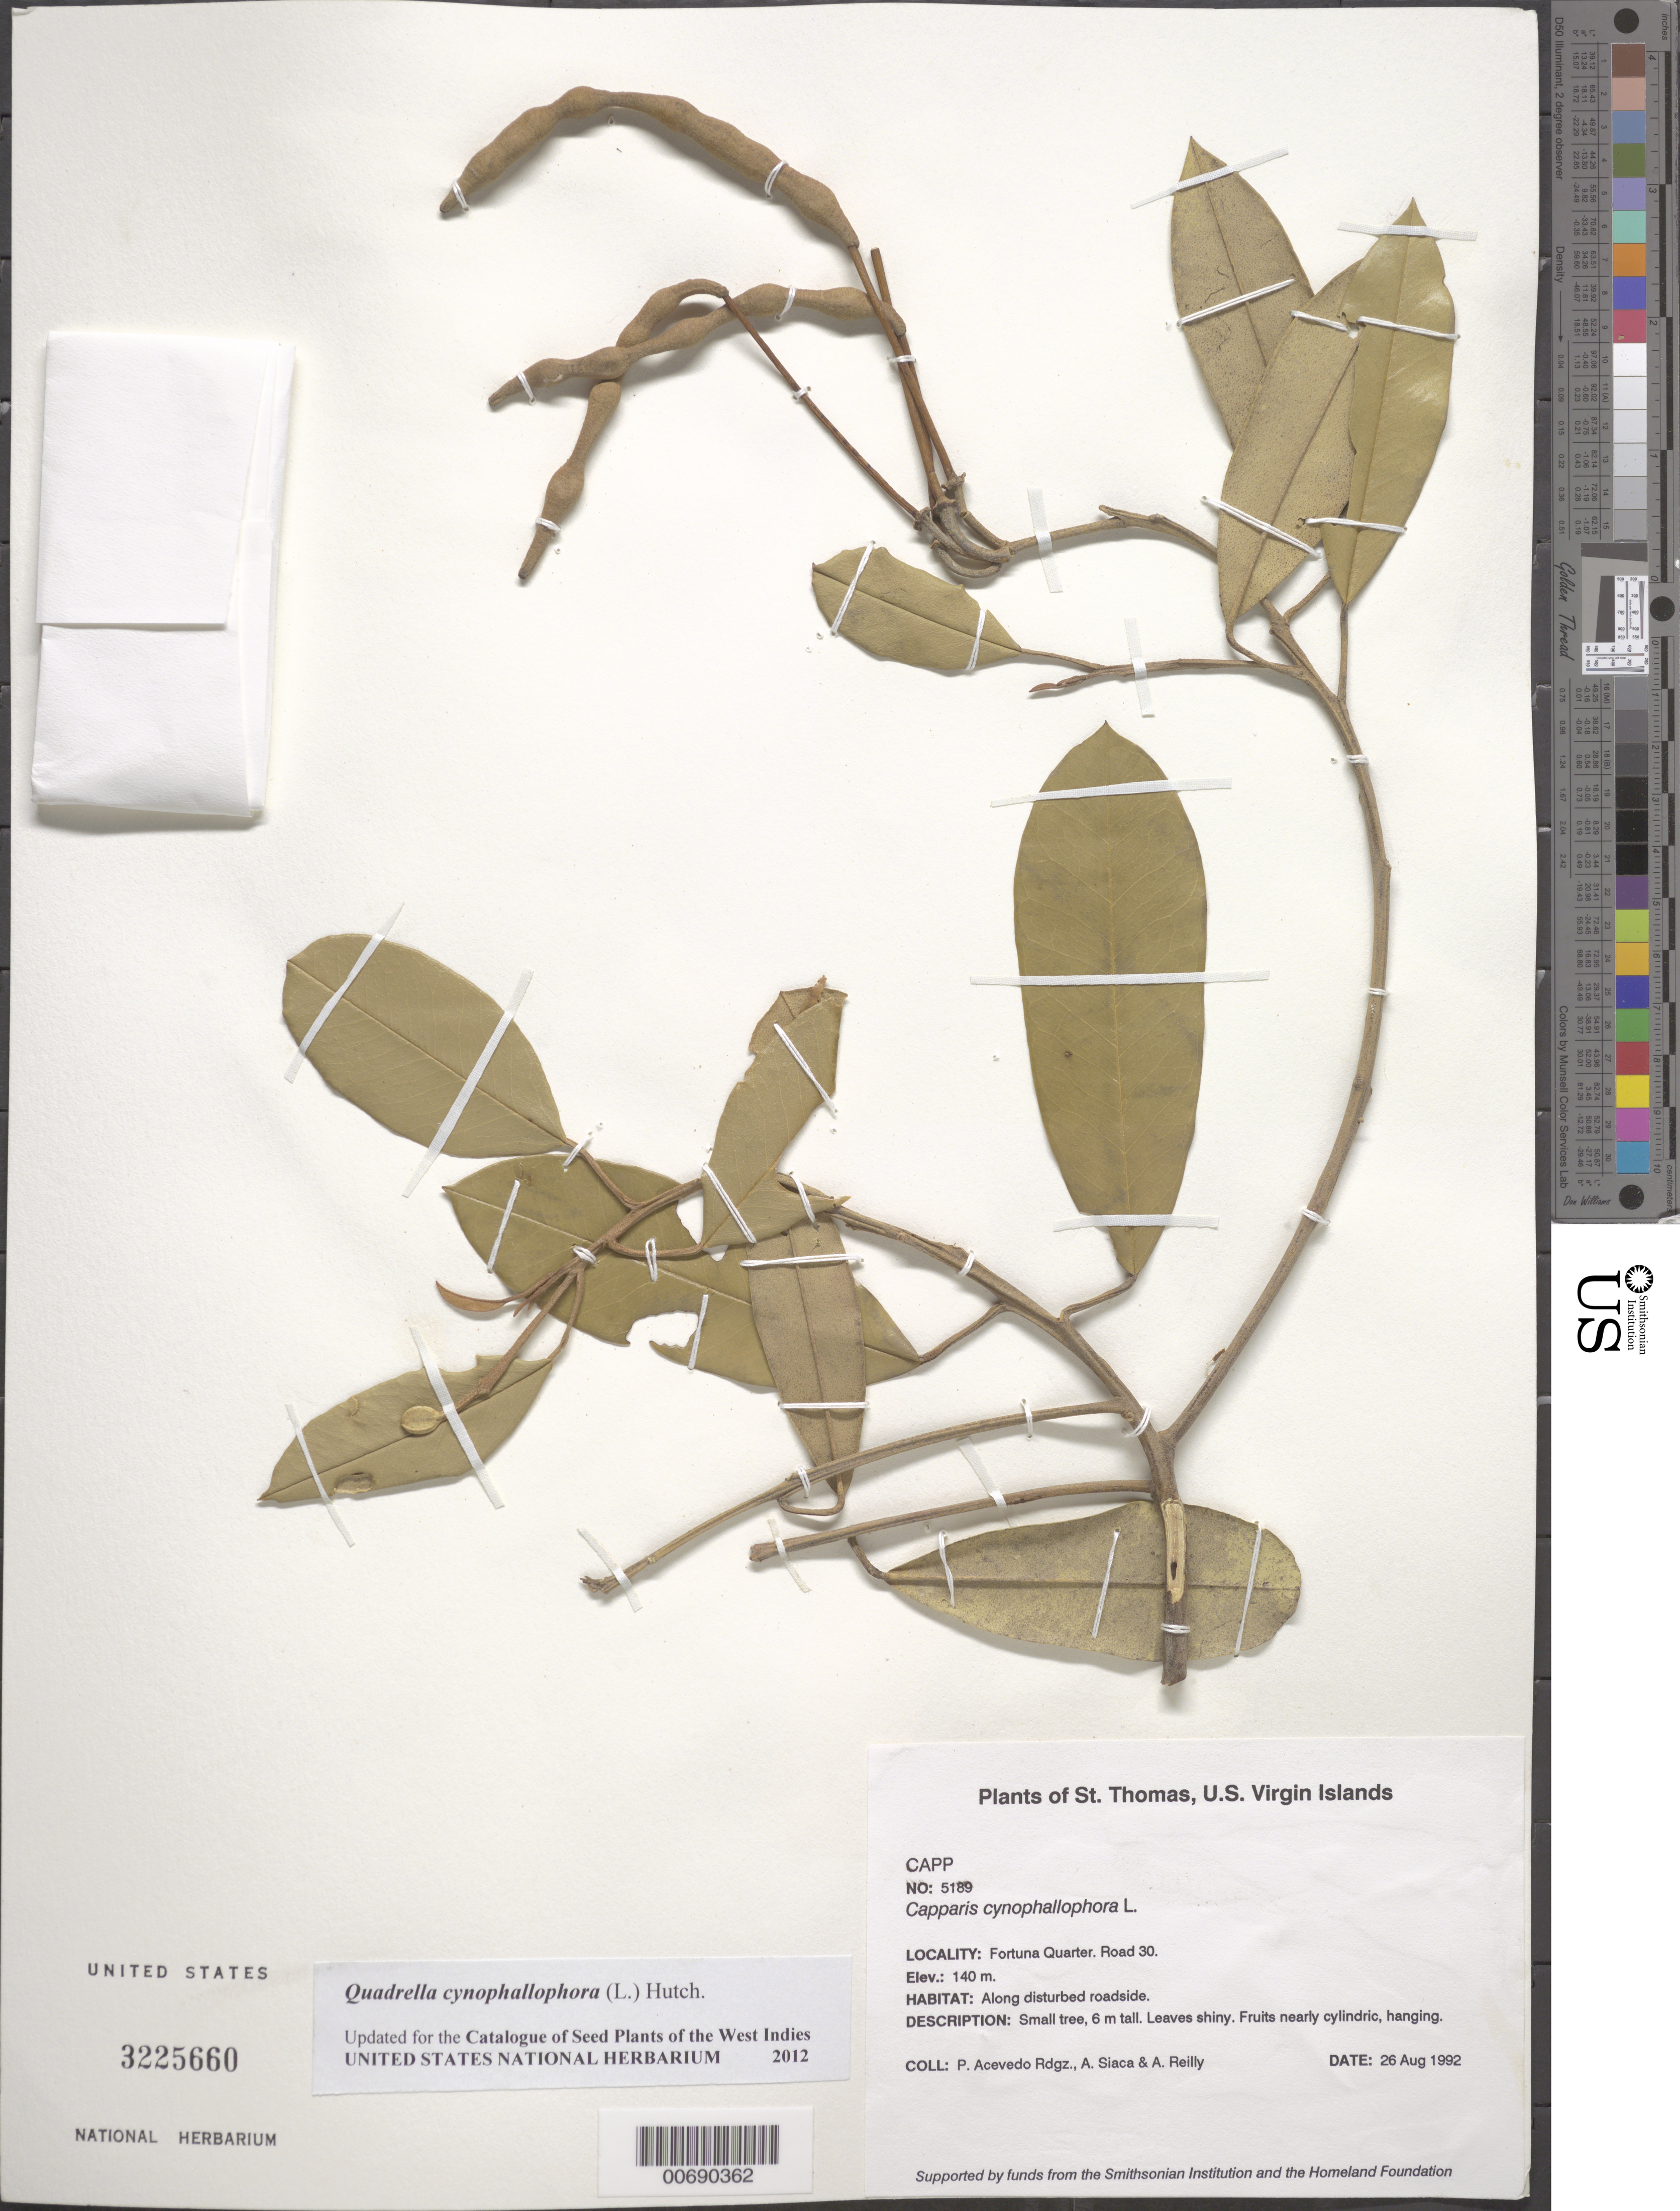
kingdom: Plantae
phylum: Tracheophyta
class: Magnoliopsida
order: Brassicales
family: Capparaceae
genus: Quadrella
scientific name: Quadrella cynophallophora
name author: (L.) Hutch.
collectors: P. Acevedo-Rodr., A. Siaca & A. Reilly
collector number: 5189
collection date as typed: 26 Aug 1992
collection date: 1992-08-26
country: U.S. Virgin Islands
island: St. Thomas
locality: Fortuna Quarter. Road 30.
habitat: Along disturbed roadside.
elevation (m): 140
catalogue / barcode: US 3225660